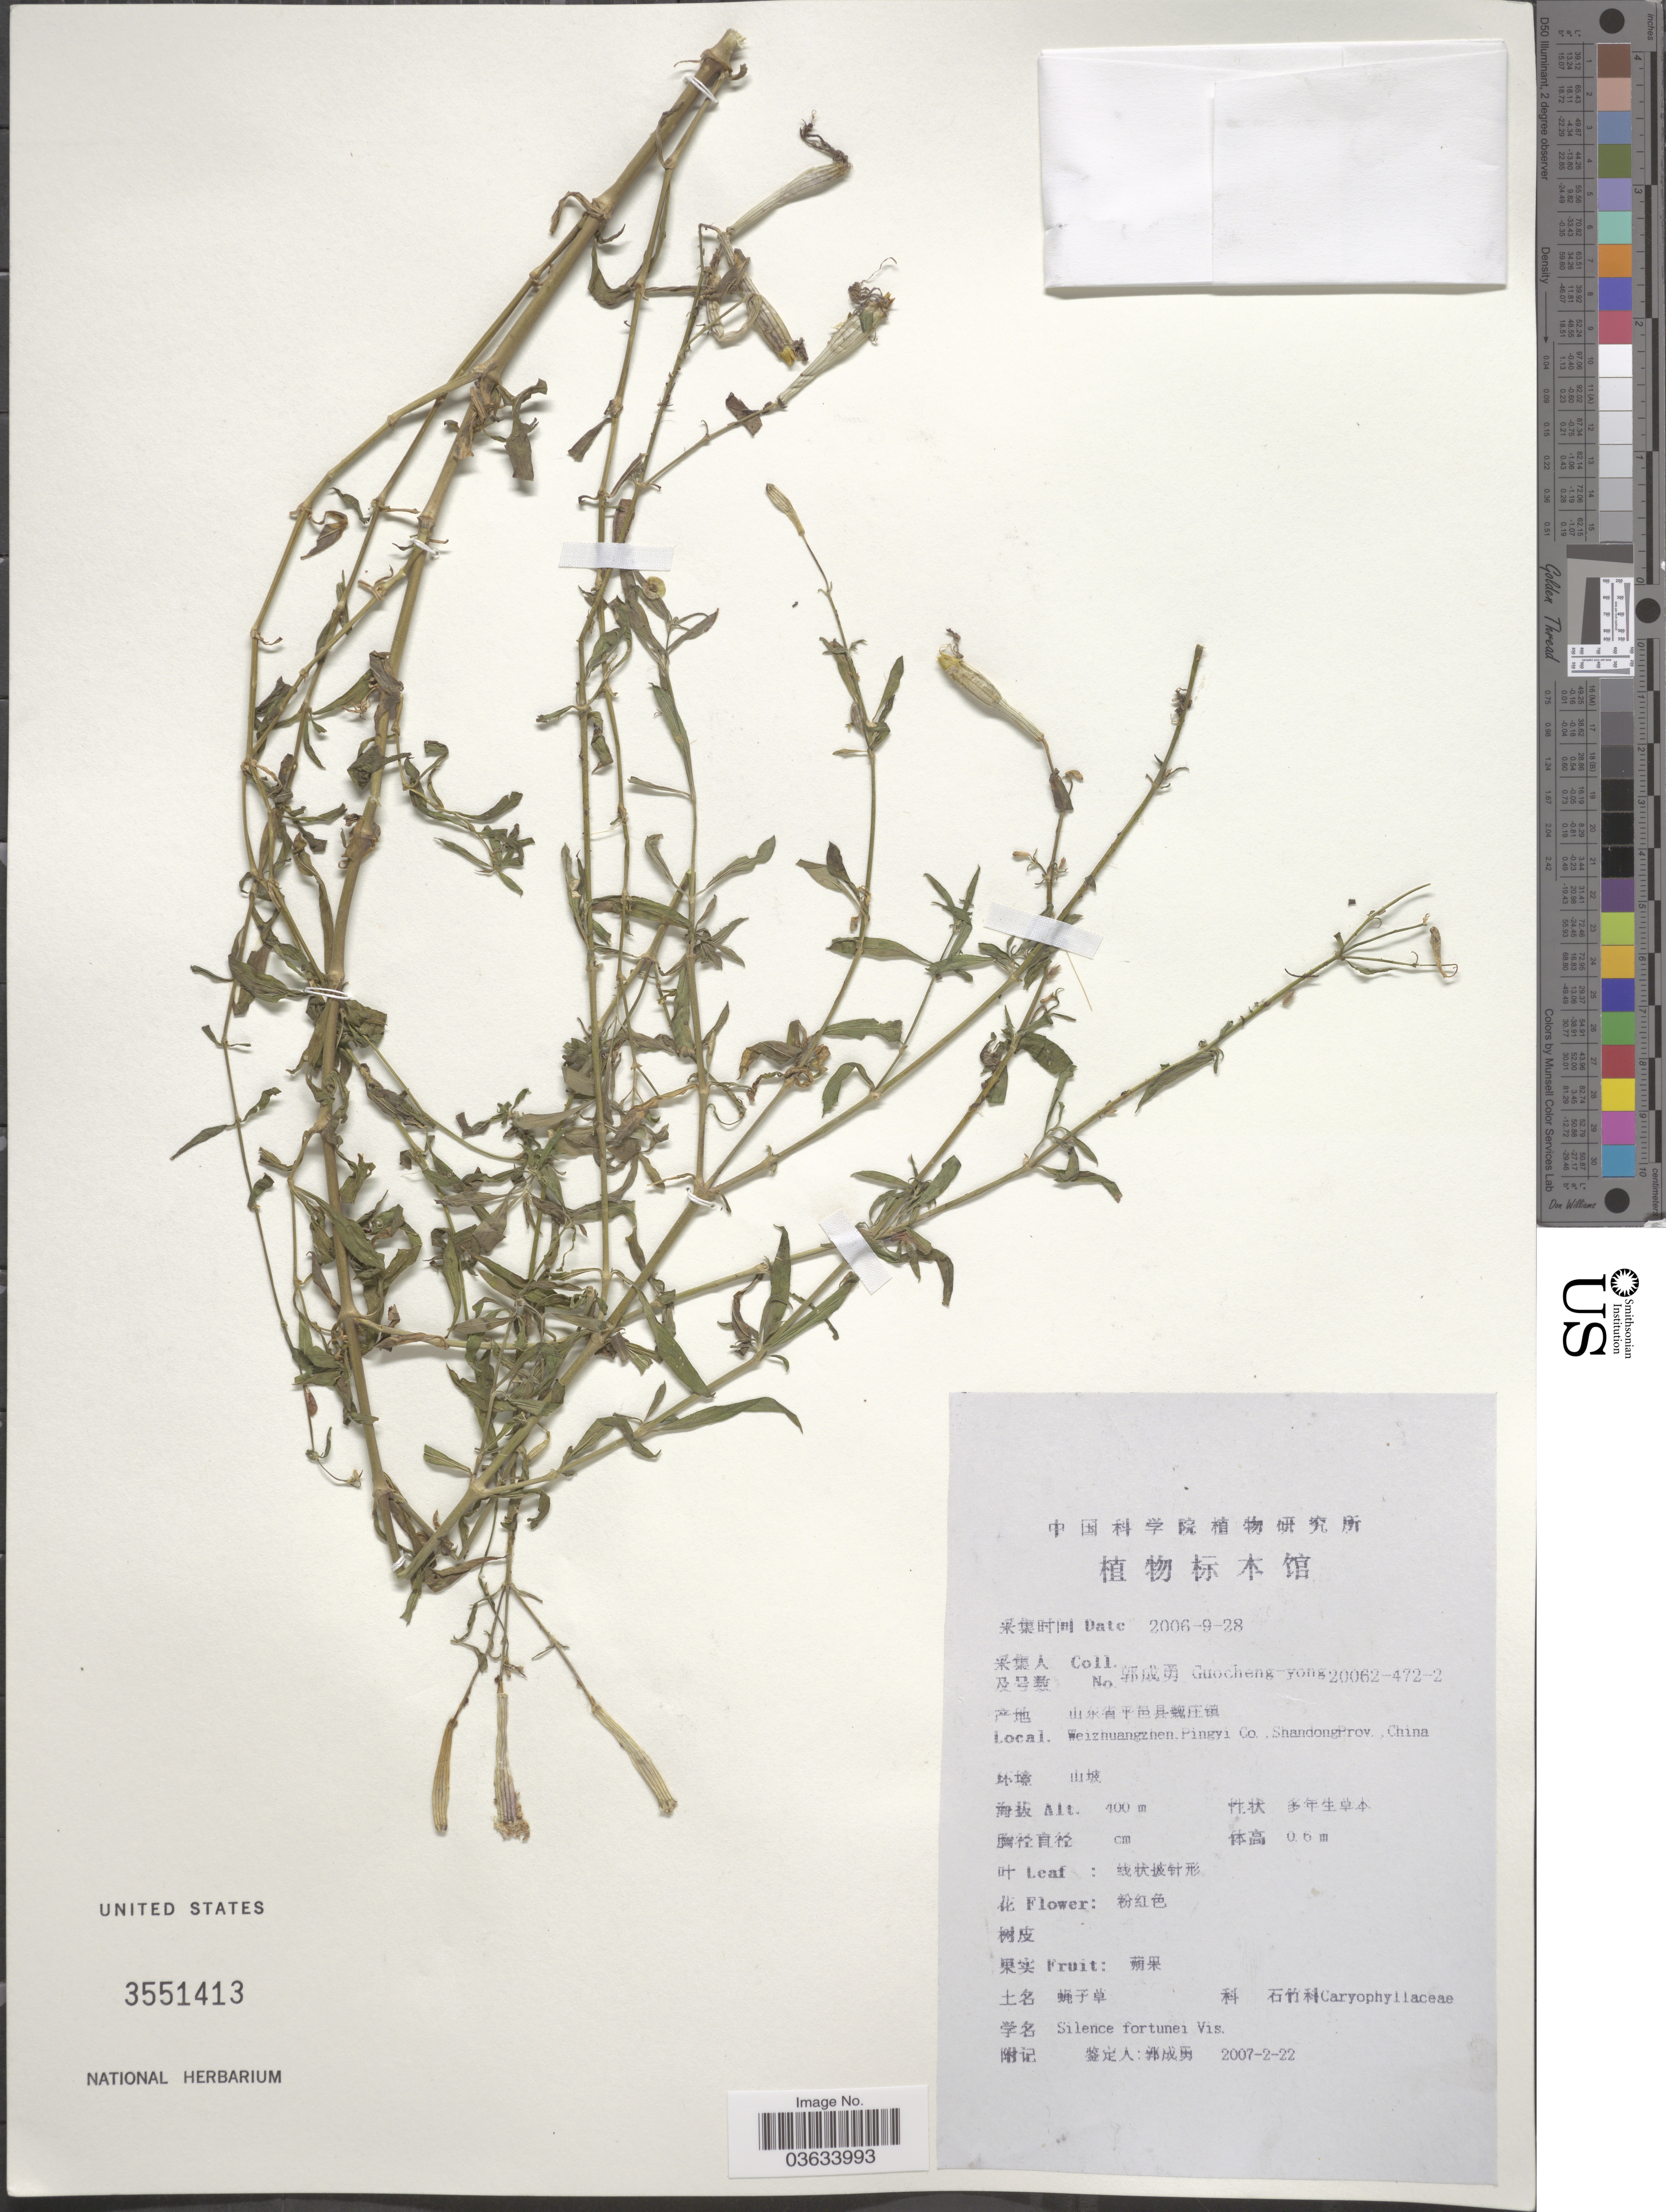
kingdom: Plantae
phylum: Tracheophyta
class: Magnoliopsida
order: Caryophyllales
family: Caryophyllaceae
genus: Silene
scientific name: Silene fortunei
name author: Vis.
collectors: Guo cheng-yong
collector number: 20062-472-2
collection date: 2006-09-28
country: China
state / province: Shandong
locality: Weizhuangzhen, Pingyi Co.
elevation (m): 400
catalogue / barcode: US 3551413